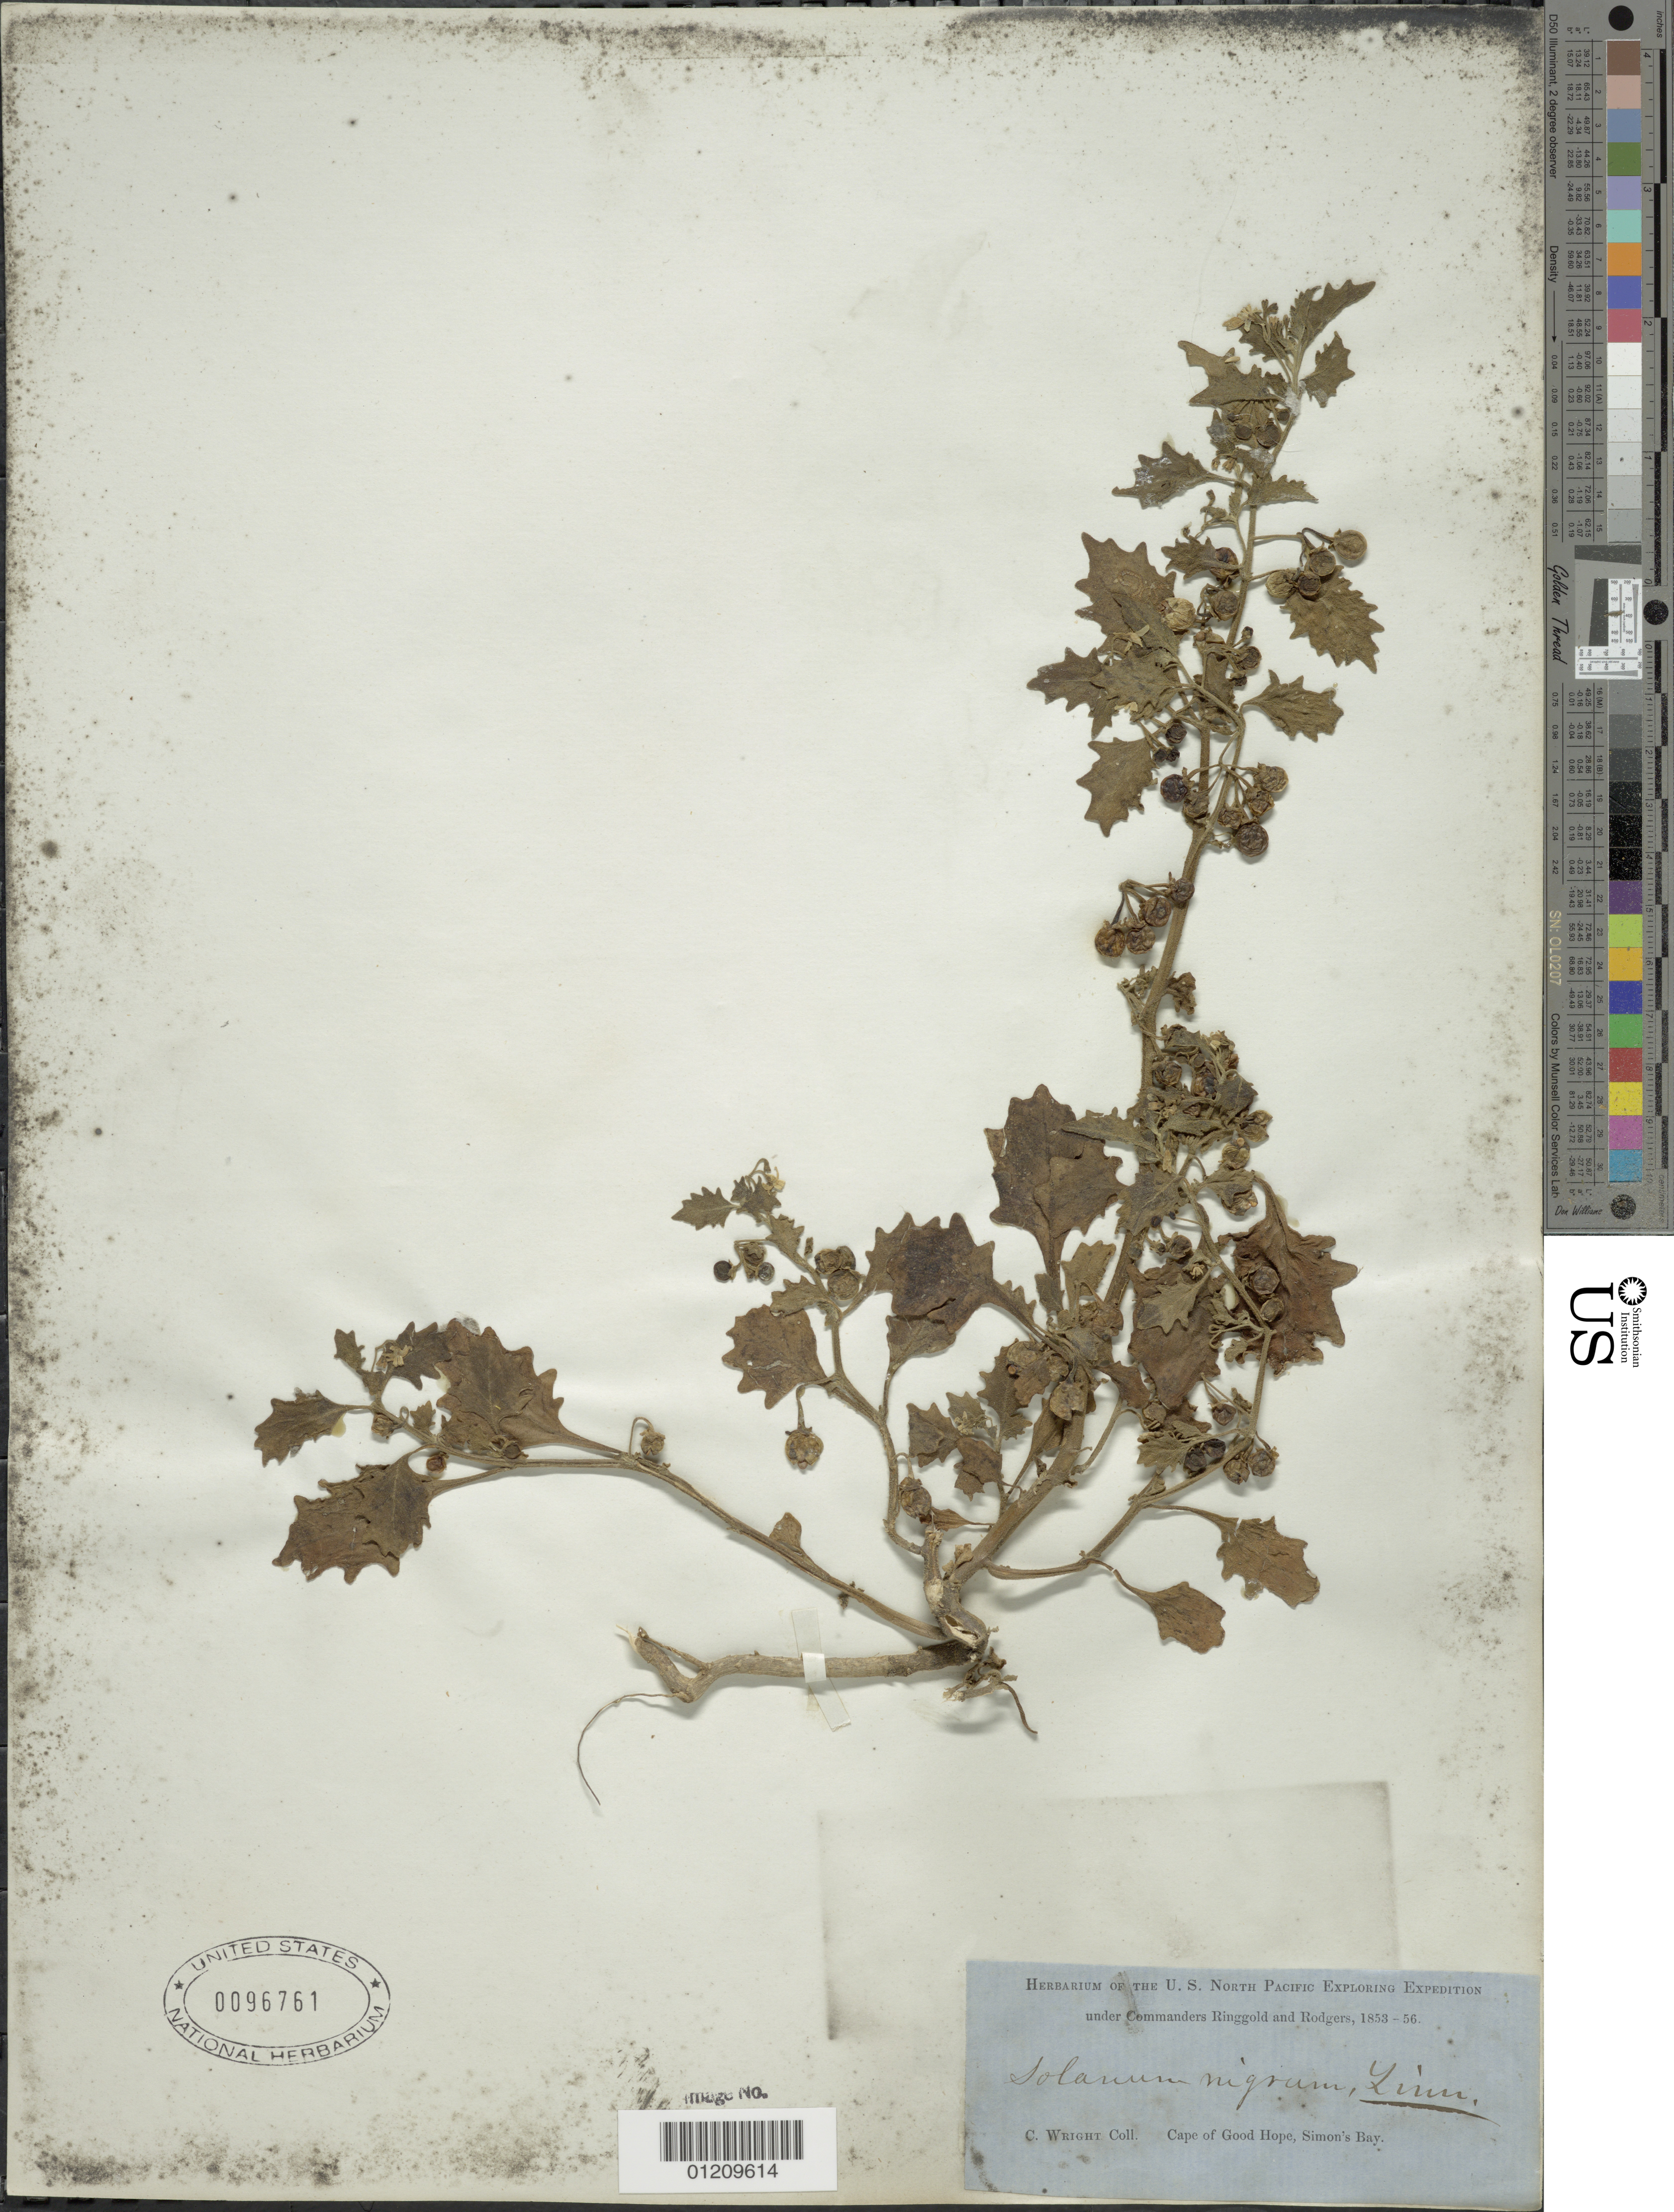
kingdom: Plantae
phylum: Tracheophyta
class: Magnoliopsida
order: Solanales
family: Solanaceae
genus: Solanum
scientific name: Solanum nigrum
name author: L.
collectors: C. Wright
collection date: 1853/1856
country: South Africa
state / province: Western Cape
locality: Cape of Good Hope, Simon's Bay.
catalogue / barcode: US 96761